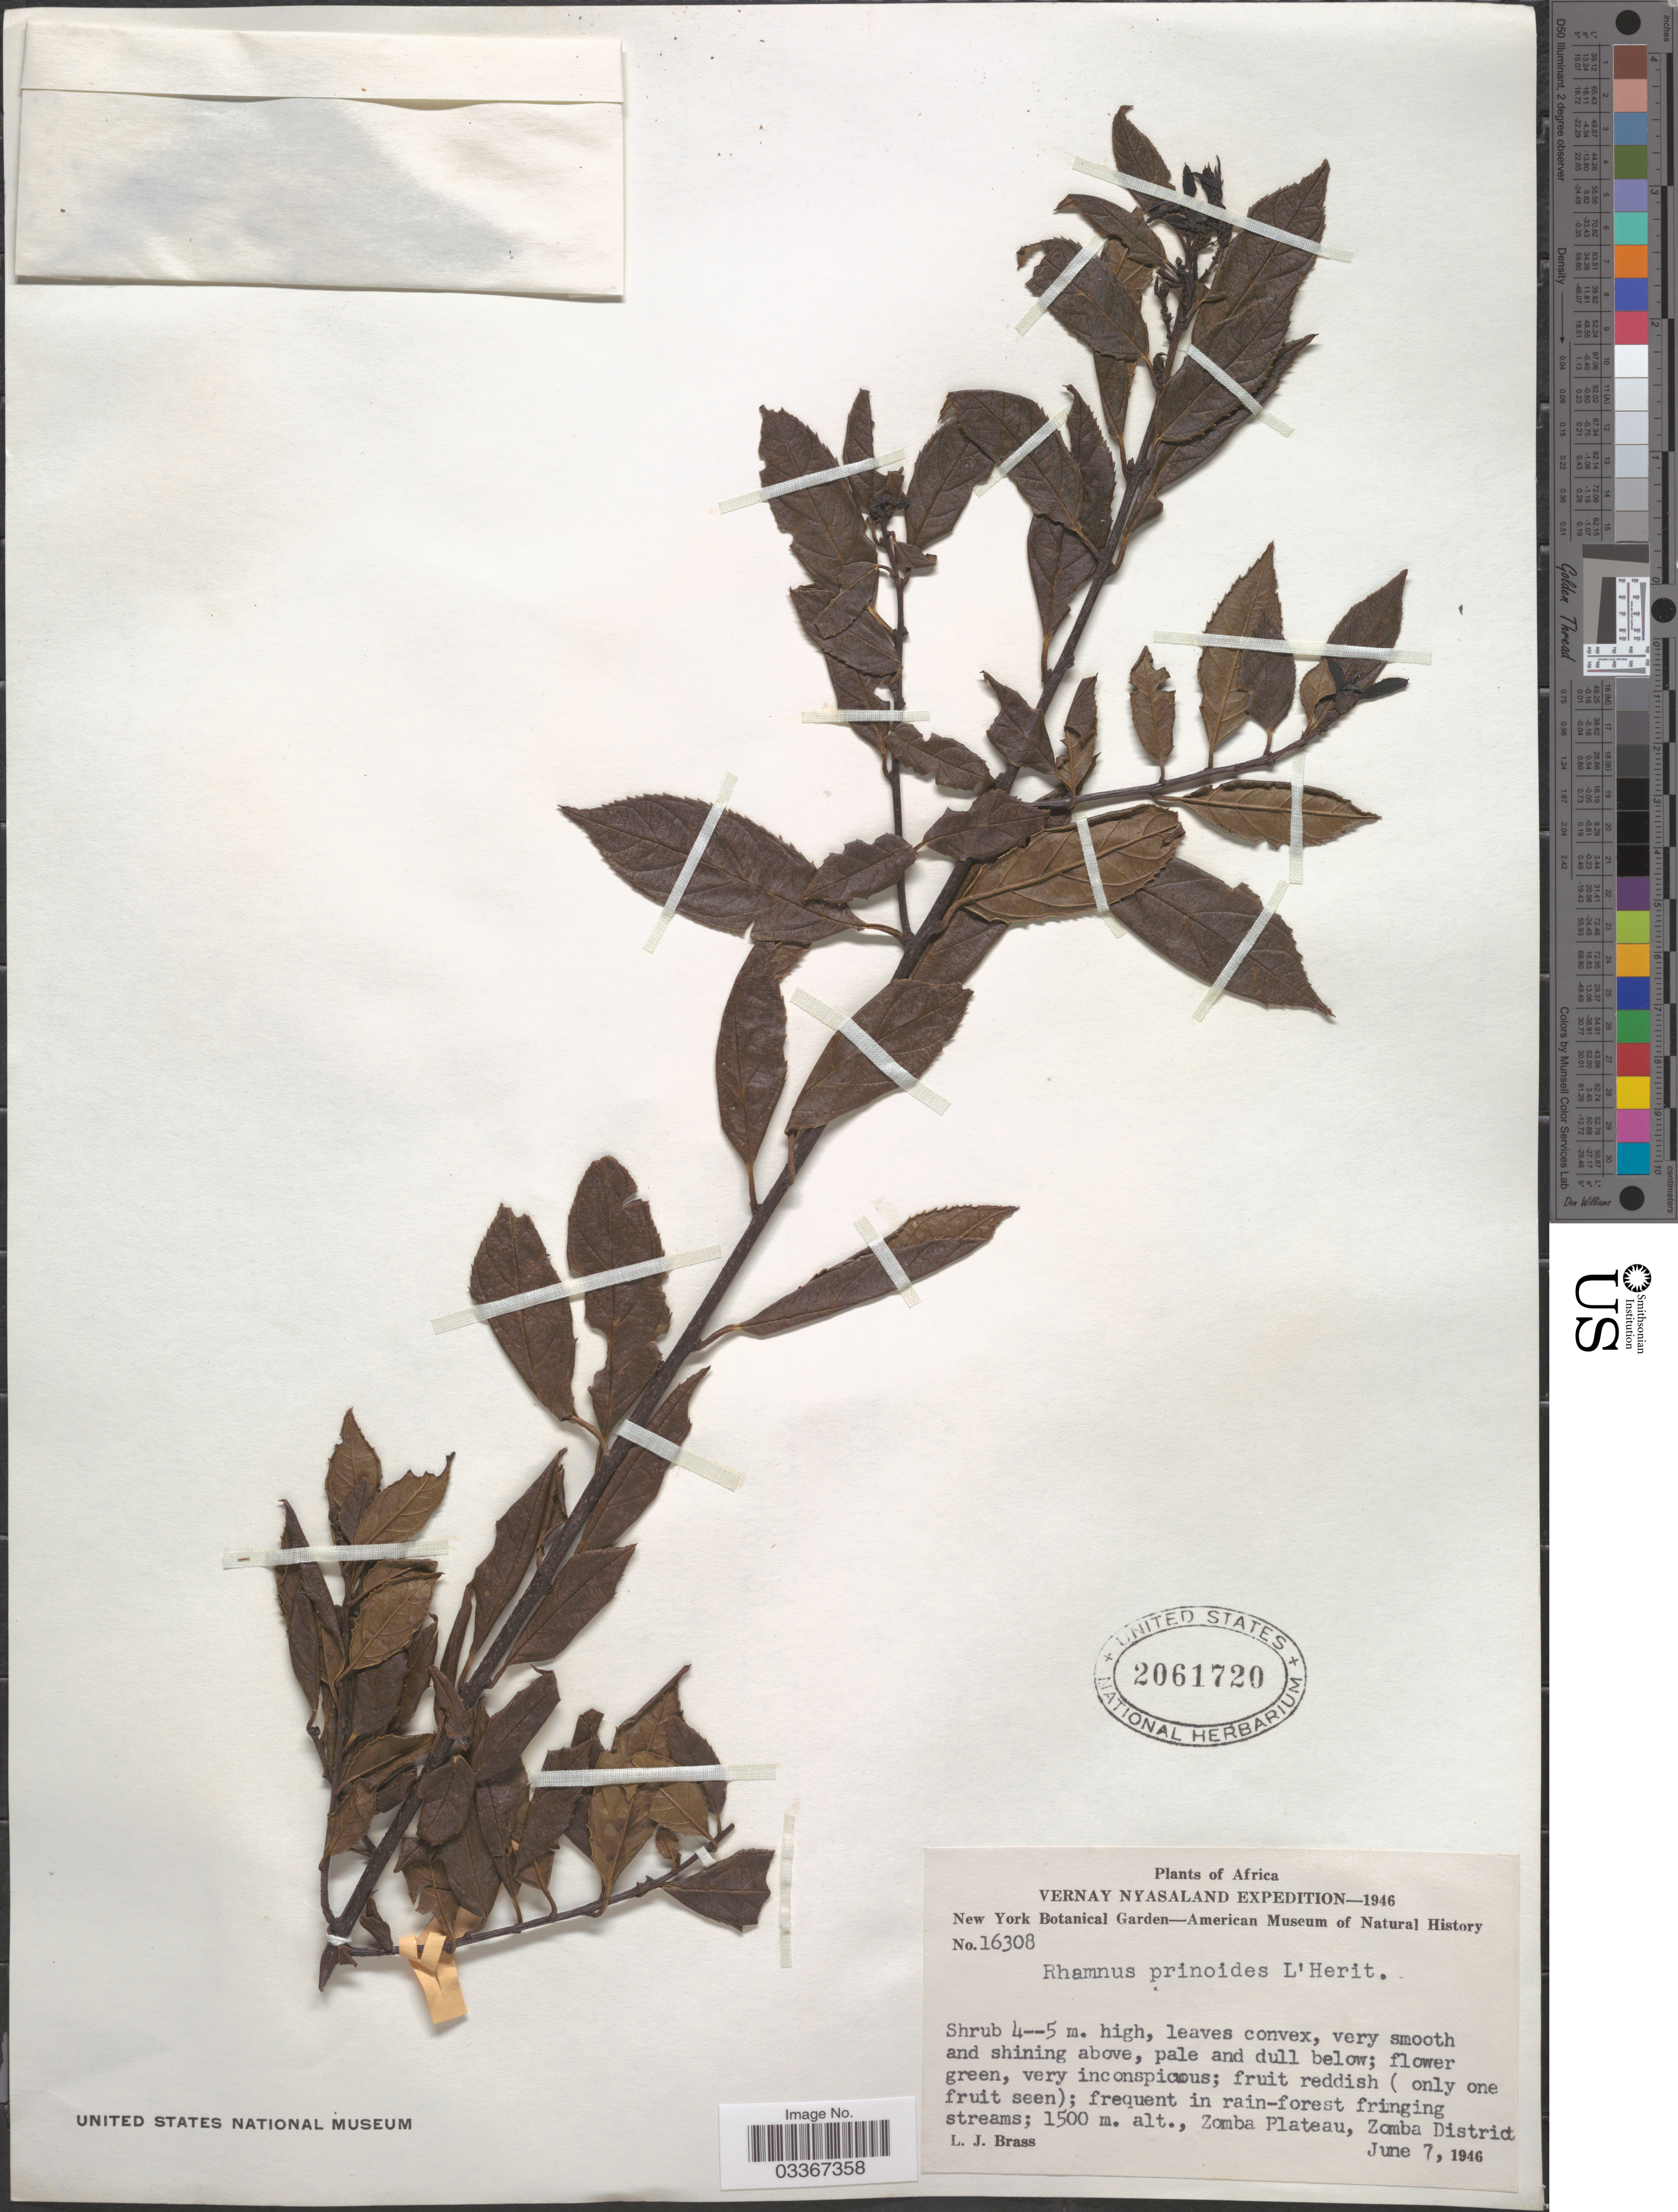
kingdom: Plantae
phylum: Tracheophyta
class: Magnoliopsida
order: Rosales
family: Rhamnaceae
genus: Rhamnus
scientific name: Rhamnus prinoides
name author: L'Hér.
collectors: L. J. Brass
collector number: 16308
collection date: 1946-06-07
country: Malawi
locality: Zomba Plateau, Zomba District.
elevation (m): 1500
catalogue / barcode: US 2061720